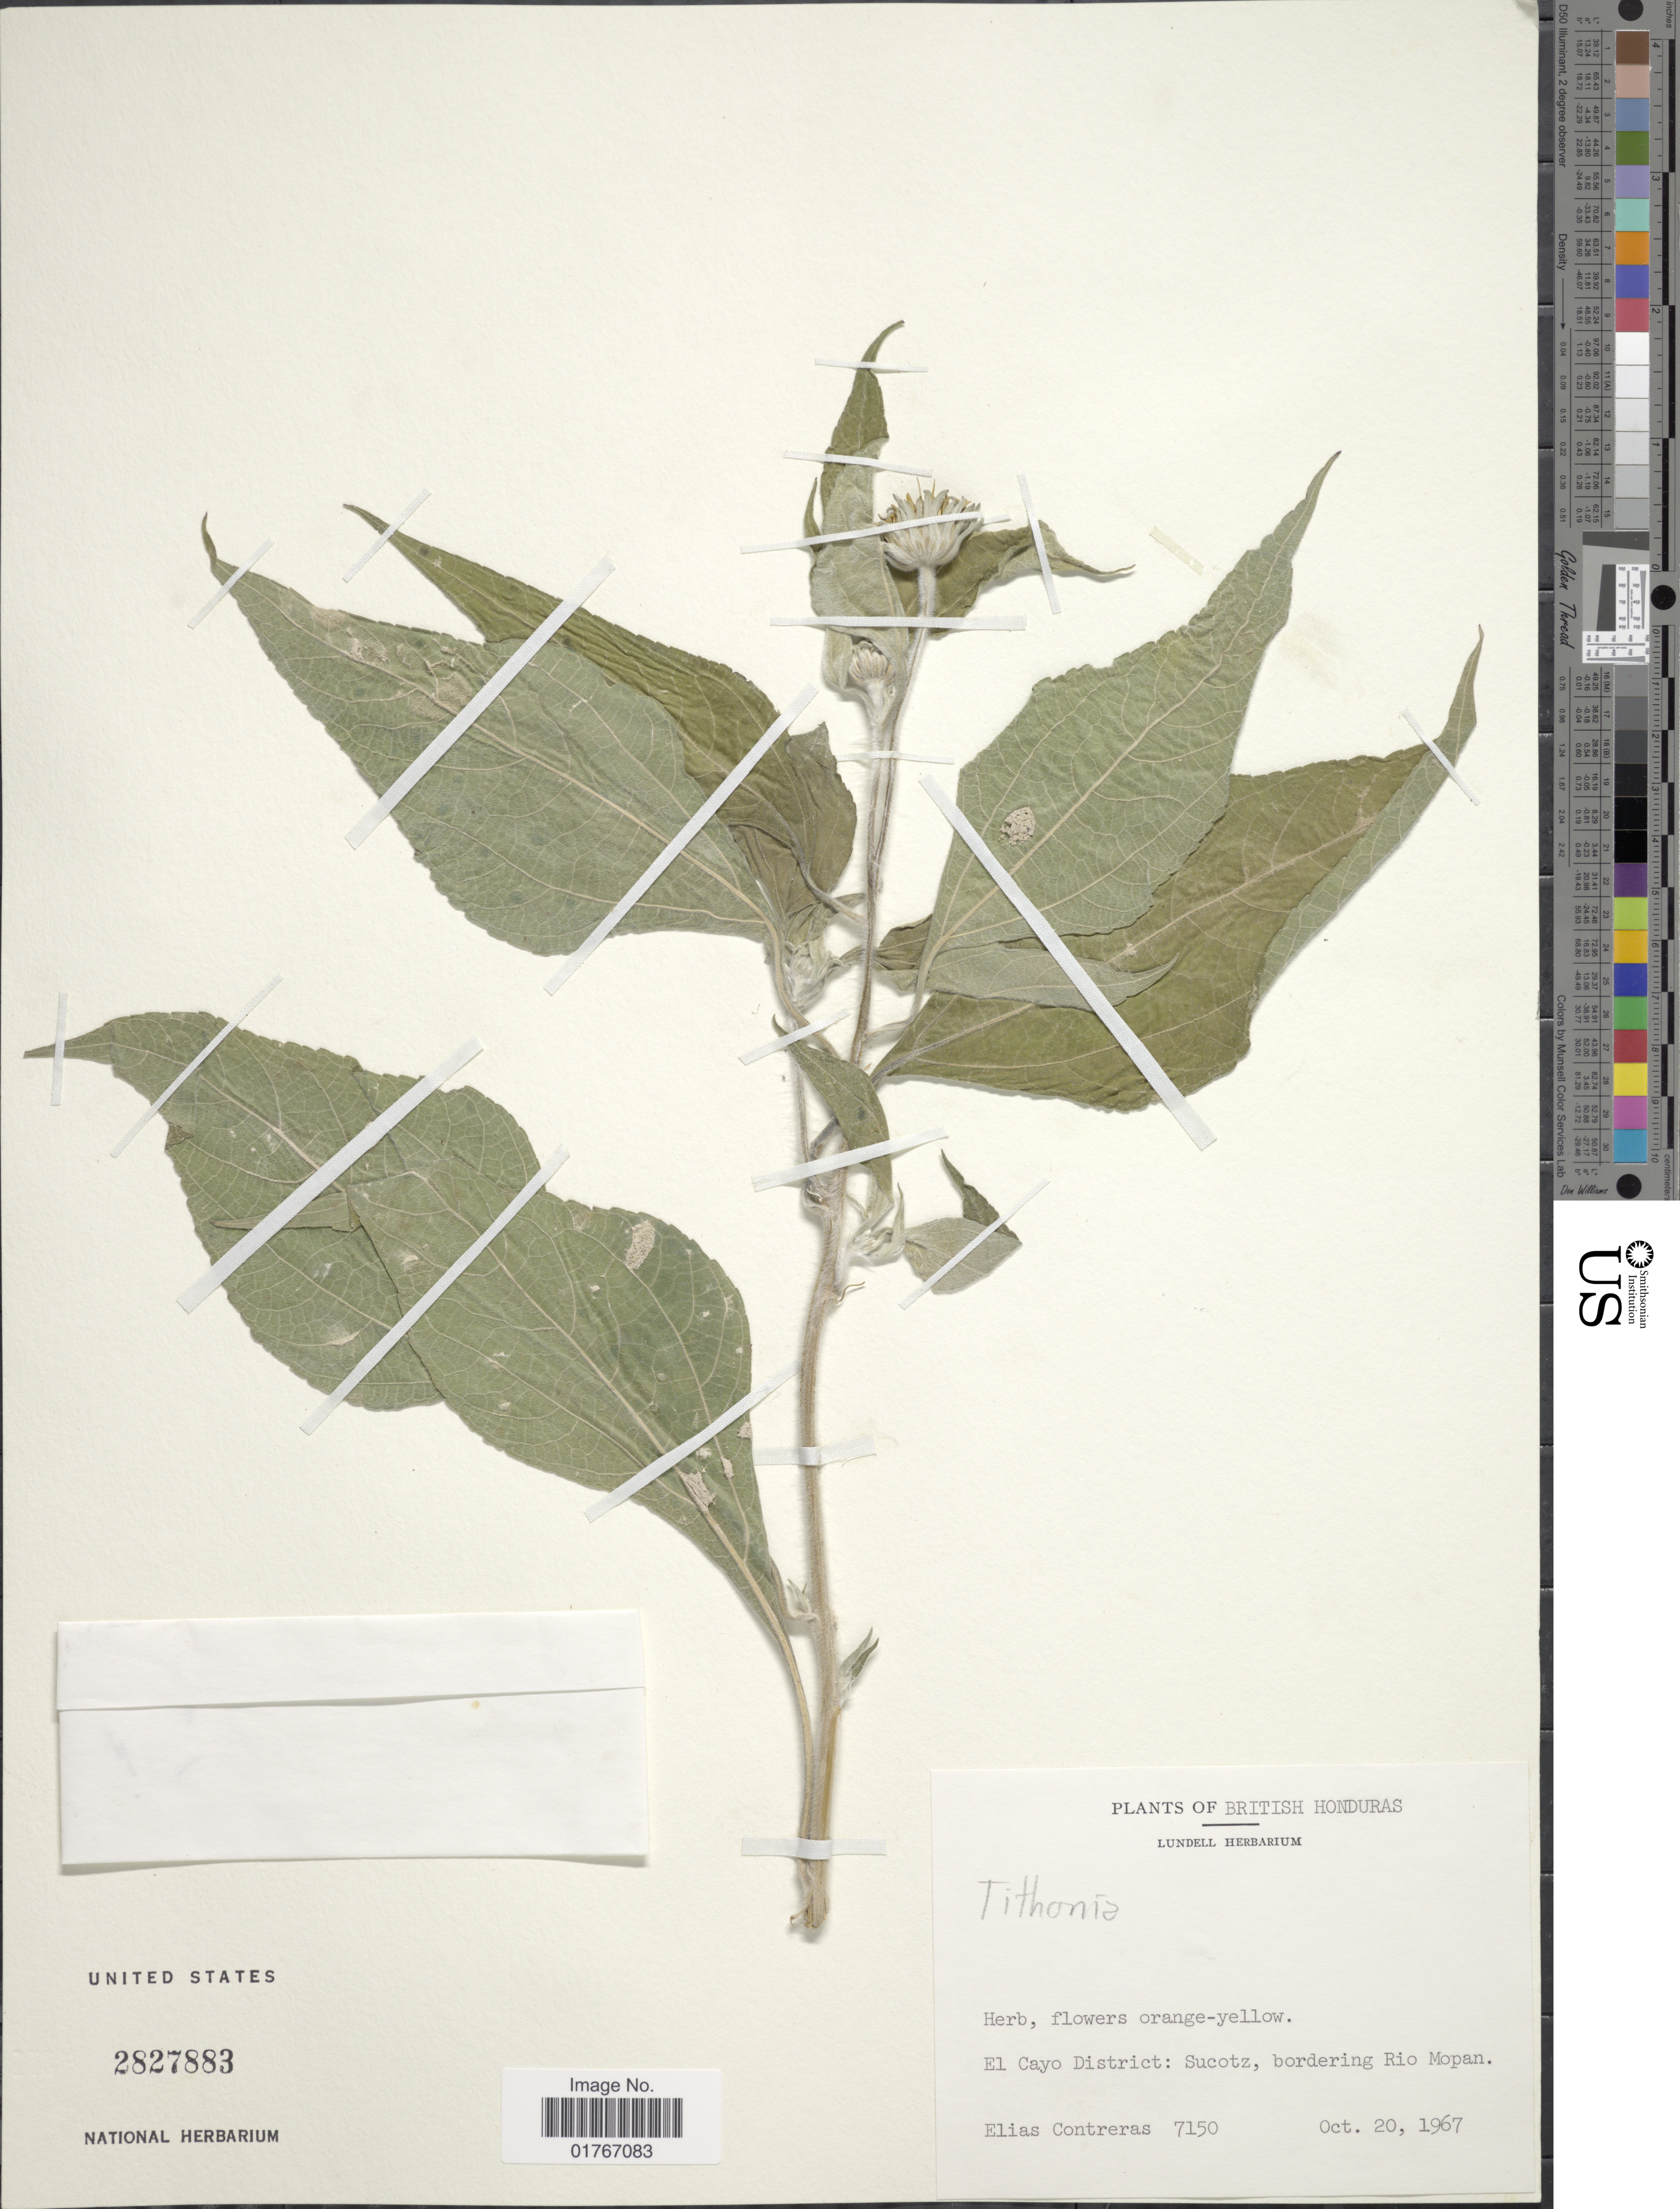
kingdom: Plantae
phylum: Tracheophyta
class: Magnoliopsida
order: Asterales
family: Asteraceae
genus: Tithonia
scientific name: Tithonia sp.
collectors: E. Contreras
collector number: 7150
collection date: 1967-10-20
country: Belize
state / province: Cayo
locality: British Honduras, El Cayo District: Sucotz, bordering Rio Mopan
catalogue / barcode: US 2827883